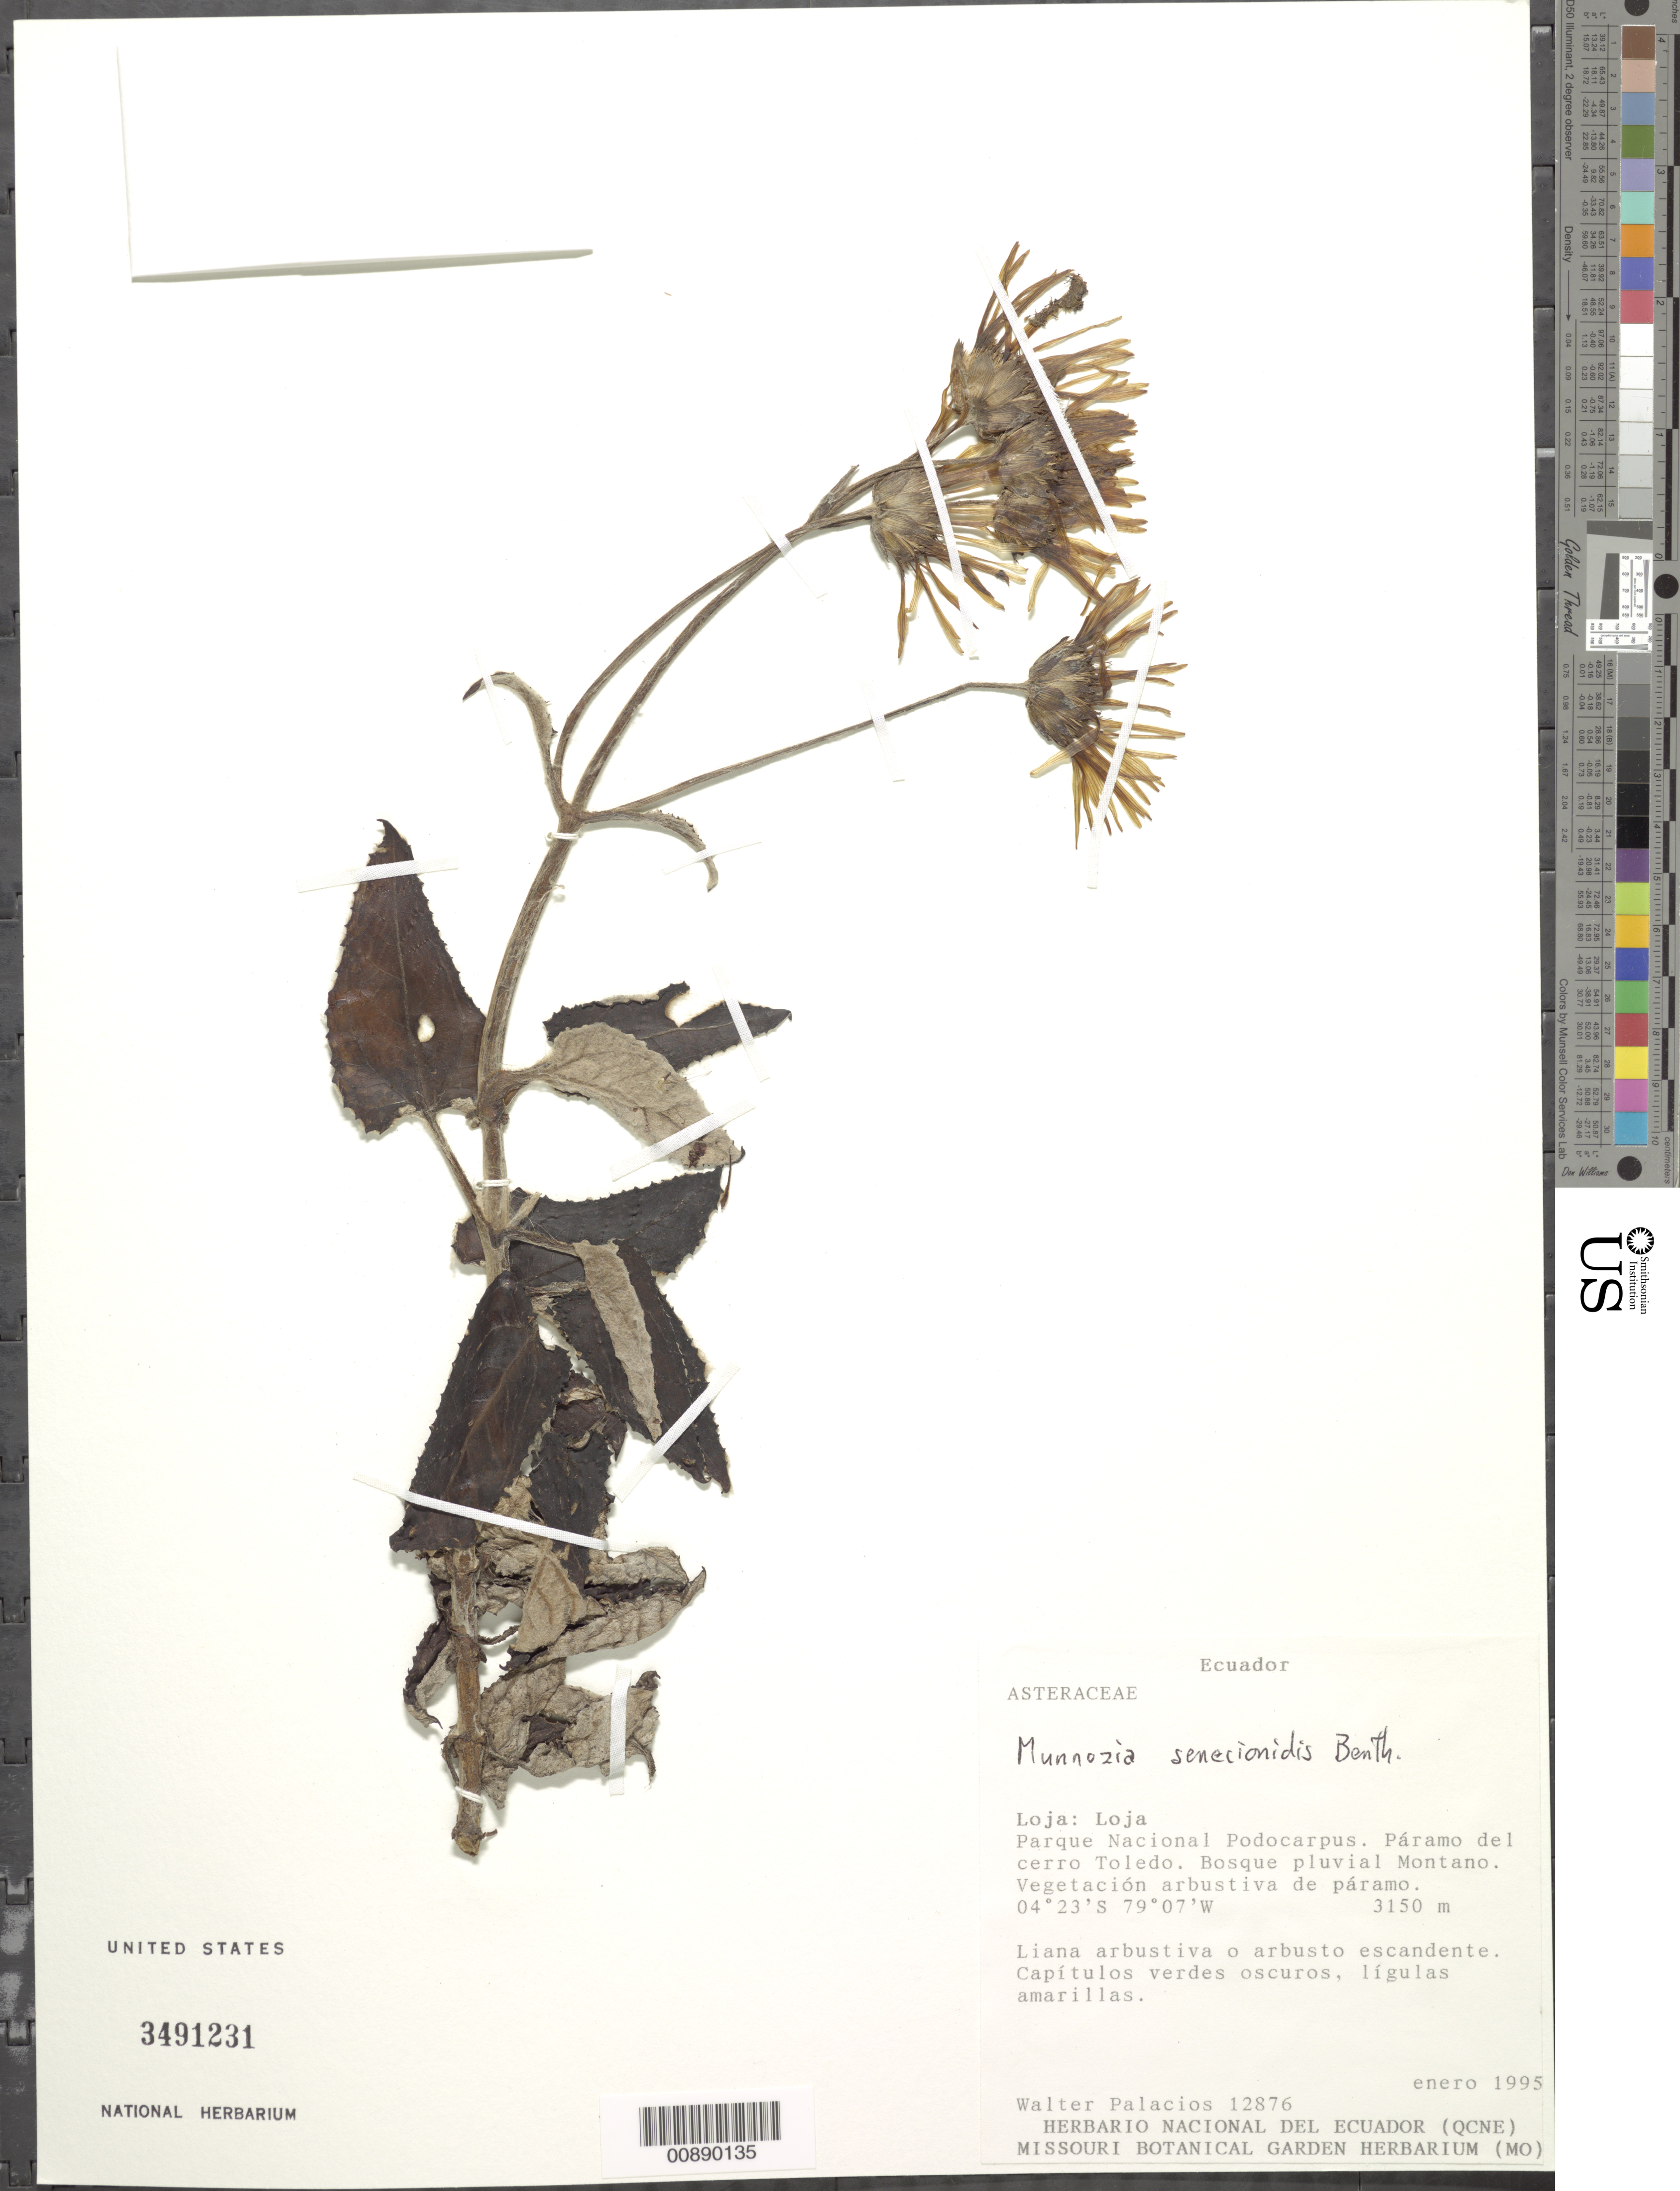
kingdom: Plantae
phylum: Tracheophyta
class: Magnoliopsida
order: Asterales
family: Asteraceae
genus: Munnozia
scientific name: Munnozia senecionidis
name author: Benth.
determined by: Funk, Vicki A., (BOT), Smithsonian Institution - National Museum of Natural History (UNITED STATES)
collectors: W. Palacios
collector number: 12876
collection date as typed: January 1995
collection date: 1995-01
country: Ecuador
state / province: Loja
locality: Loja, Parque Nacional Podocarpus, Cerro Toledo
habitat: Bosque pluvial montano; vegetación arbustiva de páramo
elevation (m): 3150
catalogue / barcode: US 3491231